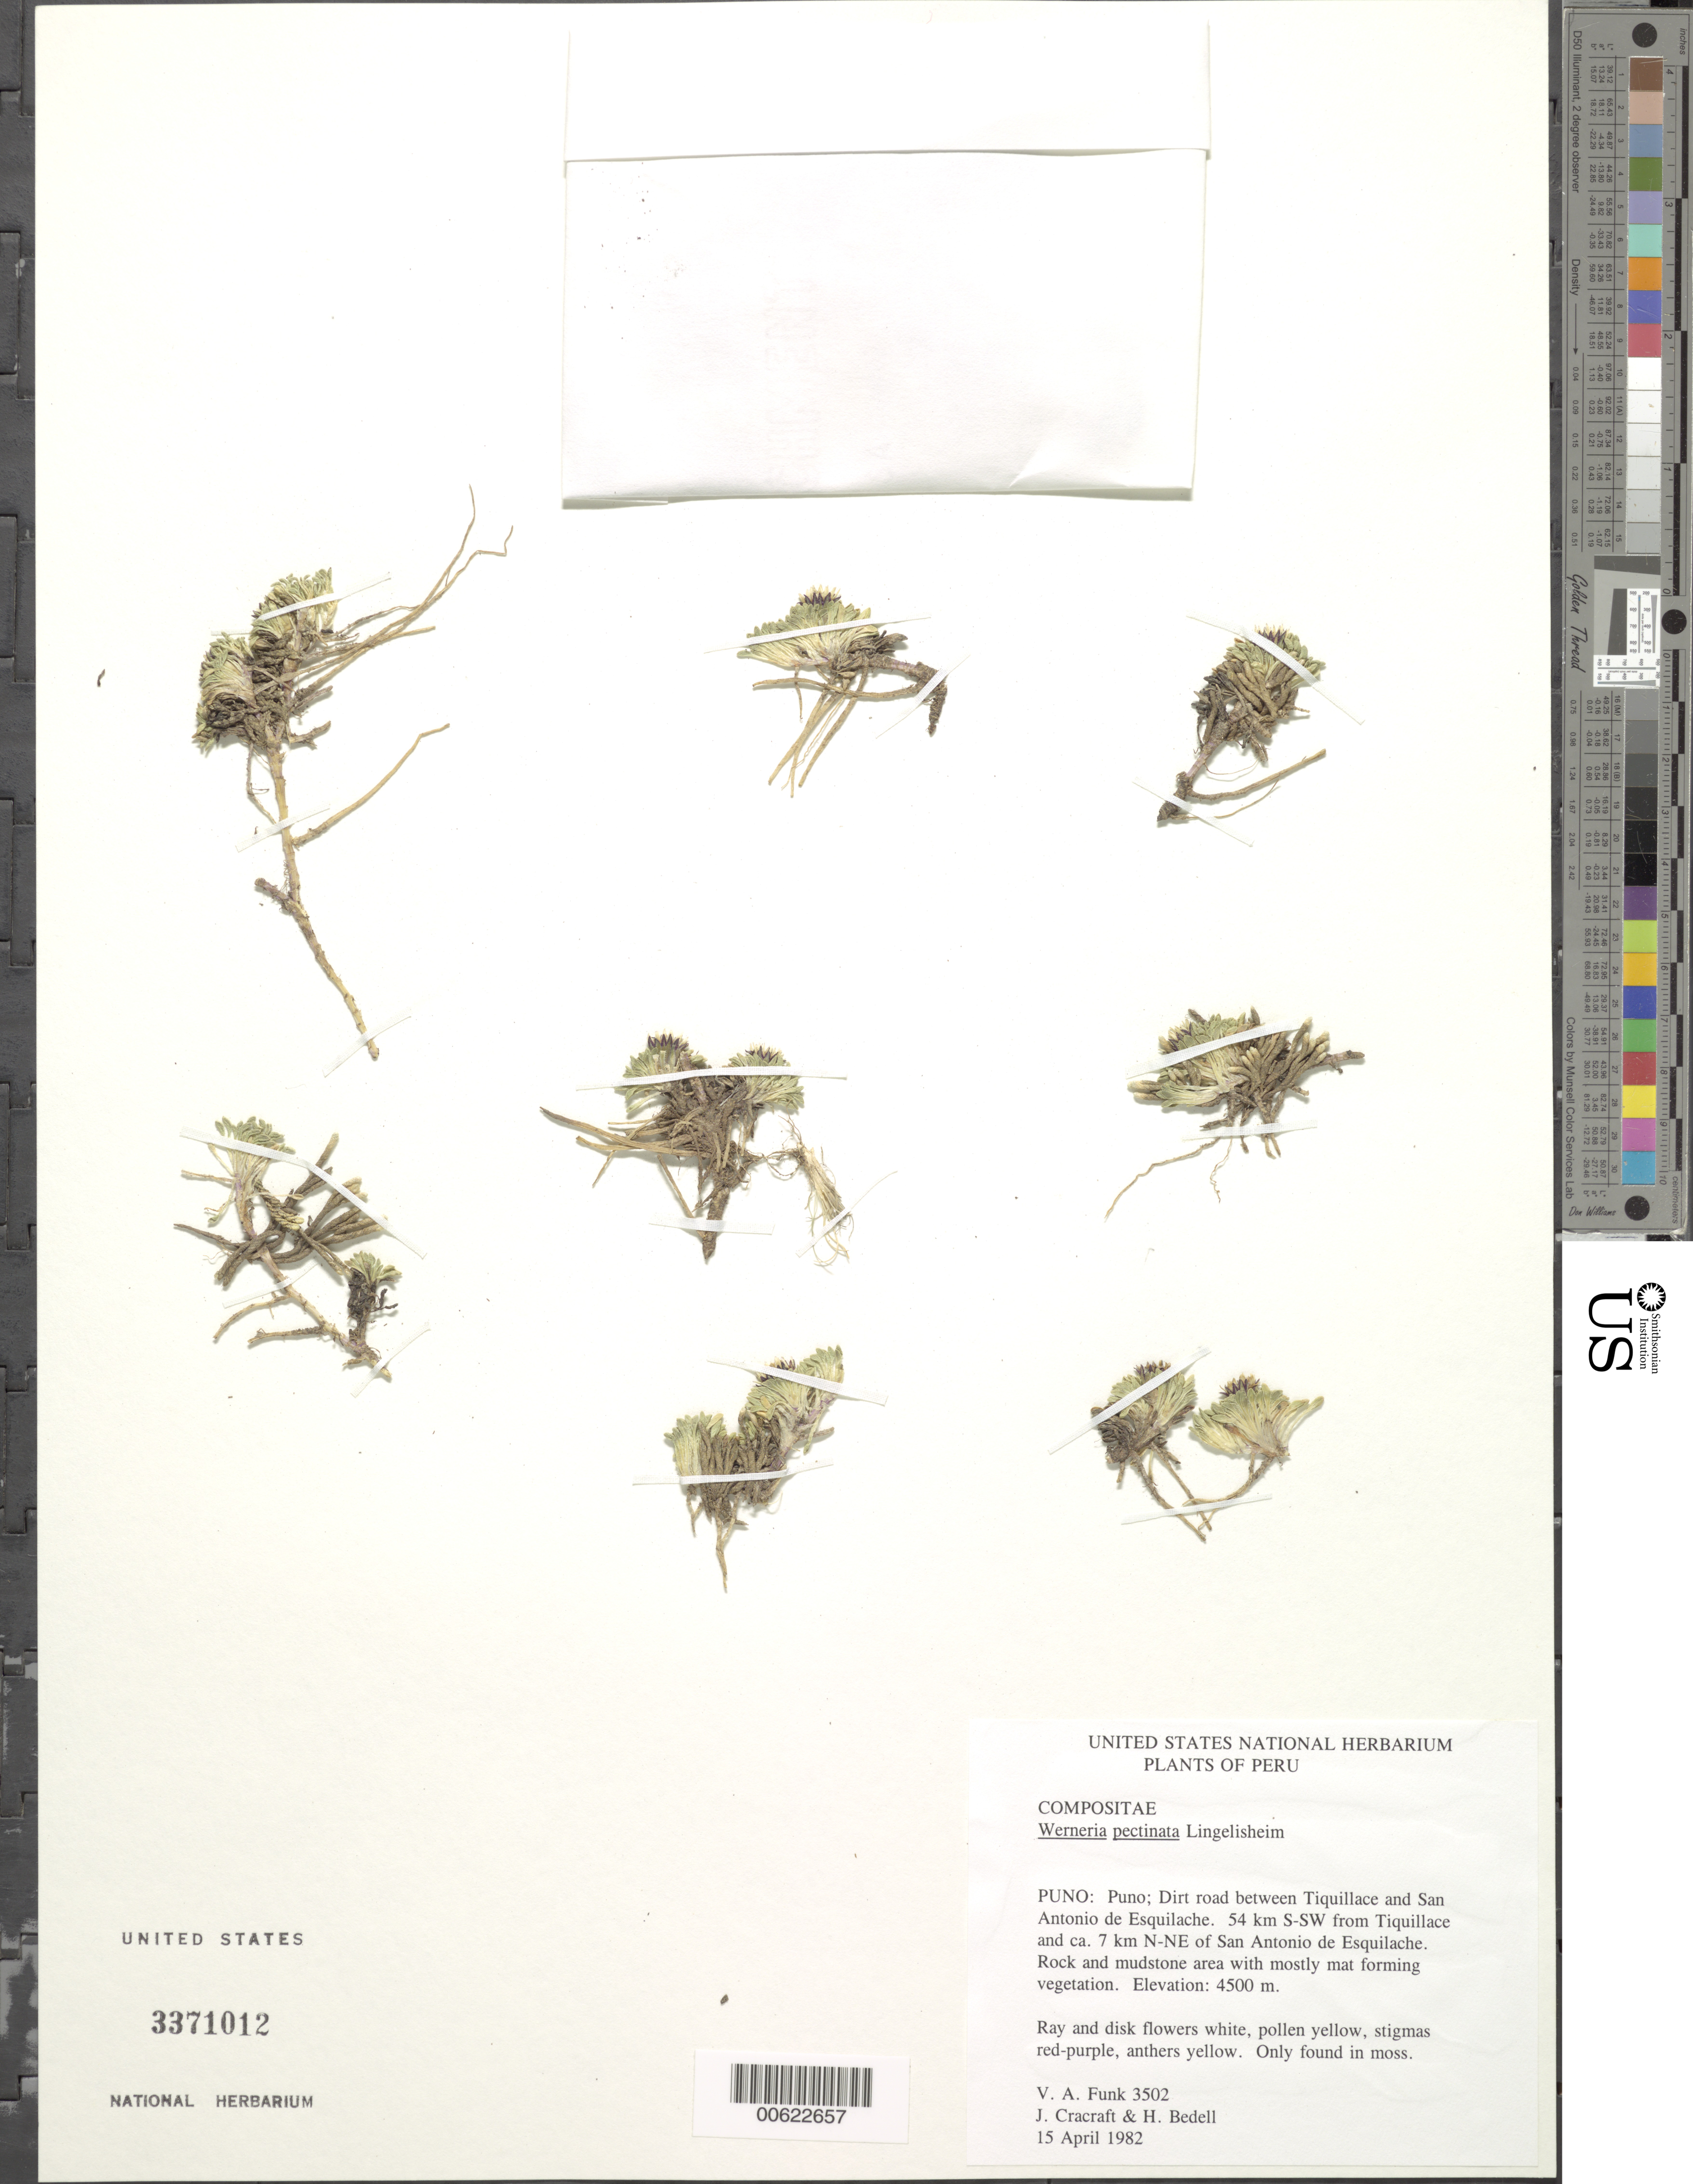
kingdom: Plantae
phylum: Tracheophyta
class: Magnoliopsida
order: Asterales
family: Asteraceae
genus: Werneria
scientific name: Werneria pectinata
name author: Lingelsh.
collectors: V. Funk & J. L. Cracraft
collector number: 3502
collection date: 1982-04-15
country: Peru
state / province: Puno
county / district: Puno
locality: Tiquillace to San Antonio de Esquilache, 54 km S-SW from Tiquillace and ca. 7 km N-NE of San Antonio de Esquilache. Rock and mudstone area with mostly mat forming vegetation.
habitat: Rock and mudstone area with mostly mat forming vegetation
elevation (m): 4500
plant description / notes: Only found in moss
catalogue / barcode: US 3371012